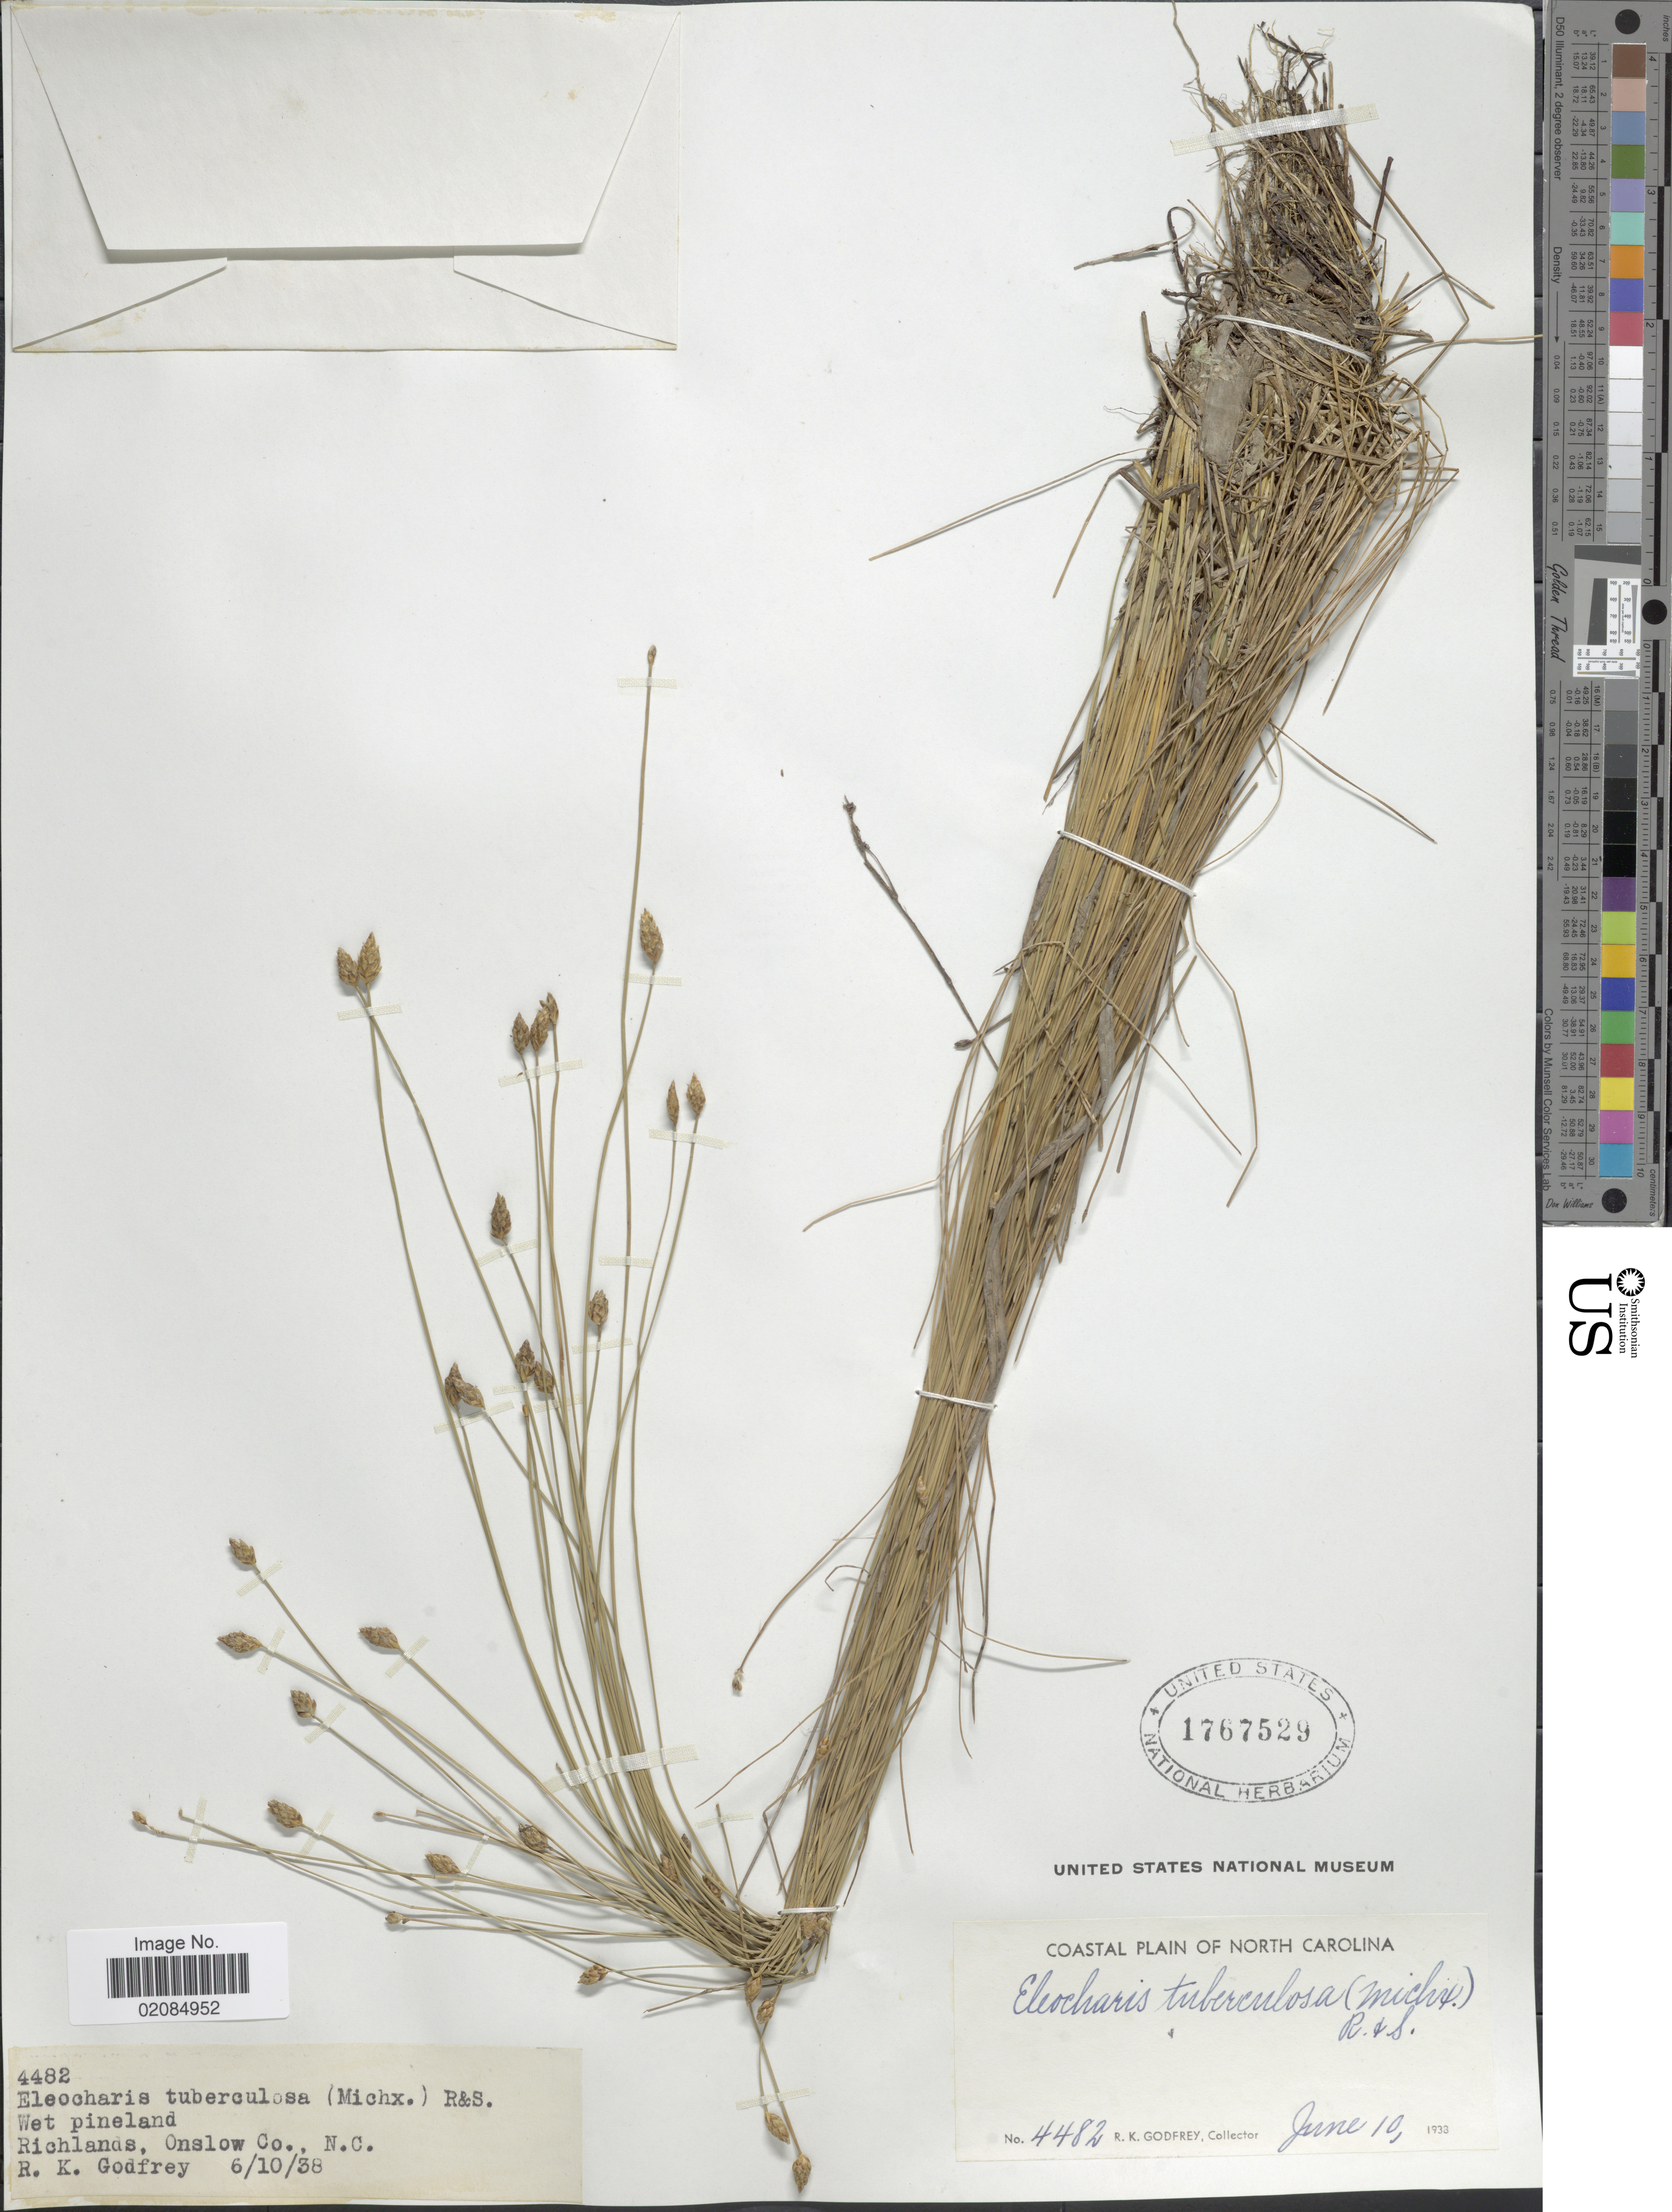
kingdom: Plantae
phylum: Tracheophyta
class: Liliopsida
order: Poales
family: Cyperaceae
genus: Eleocharis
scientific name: Eleocharis tuberculosa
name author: (Michx.) Roem. & Schult.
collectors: R. K. Godfrey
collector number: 4482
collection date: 1938-06-10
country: United States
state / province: North Carolina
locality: Coastal Plain of North Carolina. Richlands, Onslow Co., N.C.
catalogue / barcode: US 1767529